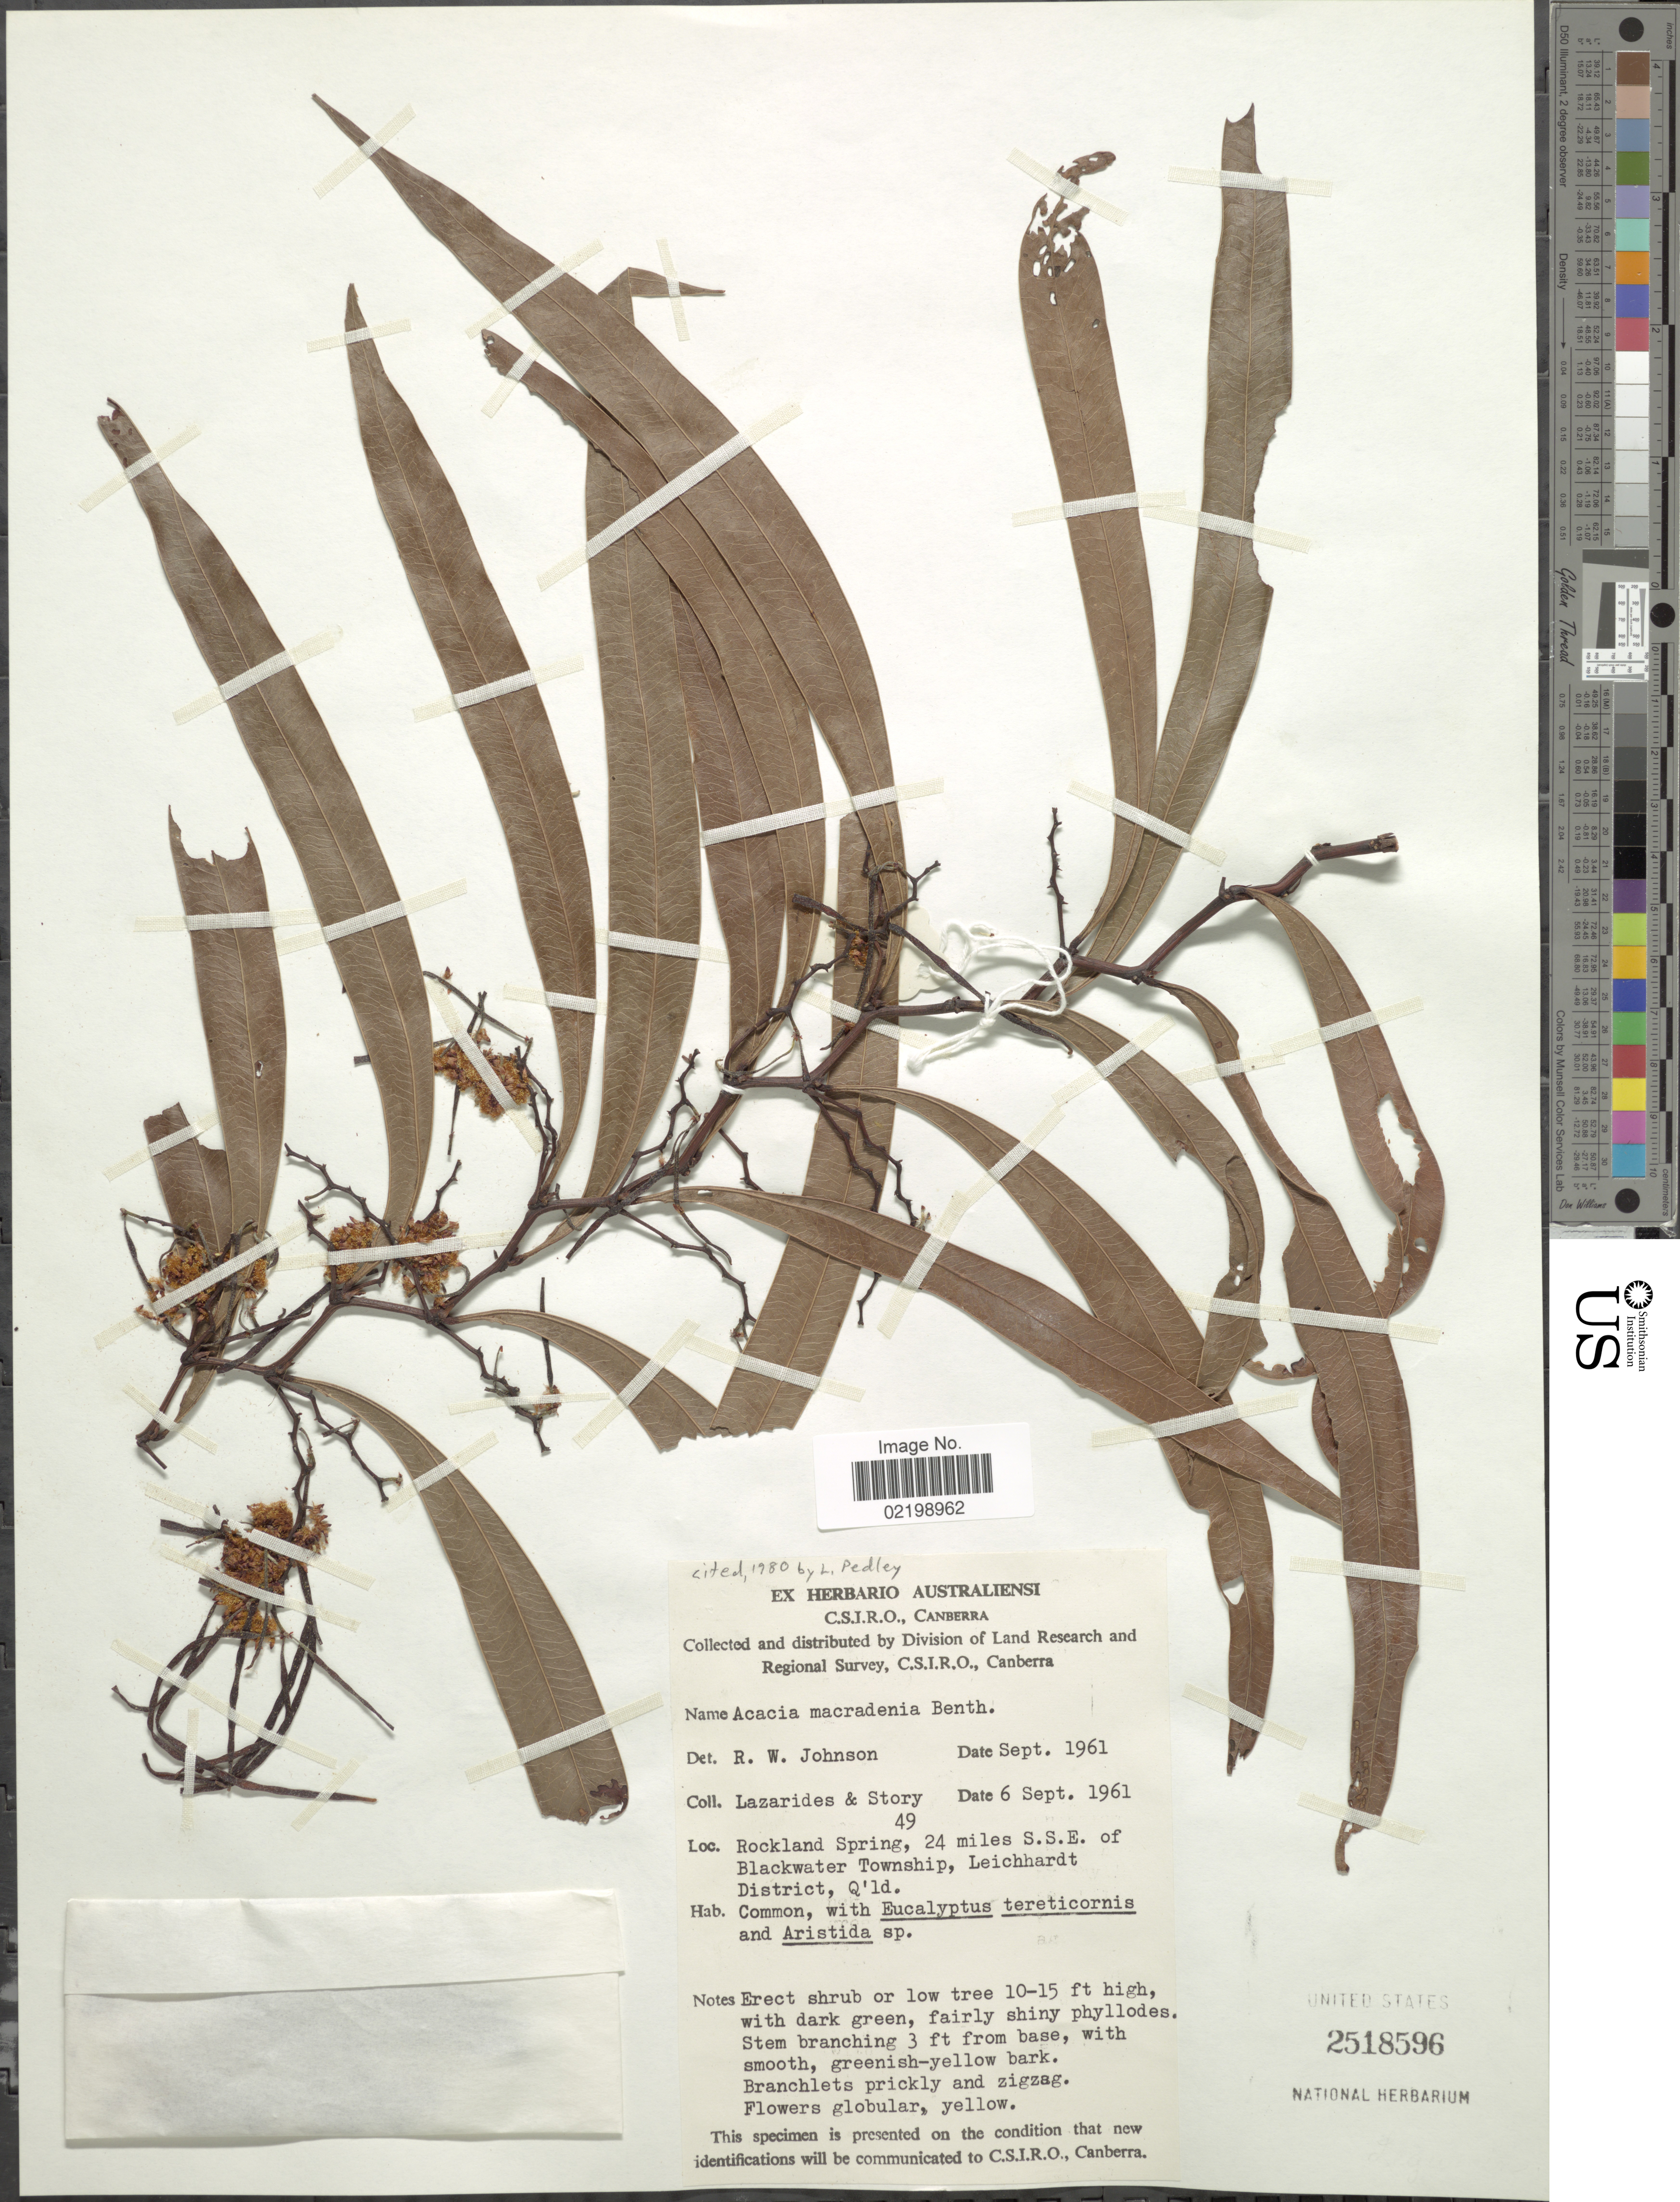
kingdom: Plantae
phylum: Tracheophyta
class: Magnoliopsida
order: Fabales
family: Fabaceae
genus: Acacia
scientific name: Acacia macradenia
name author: Benth.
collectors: M. Lazarides & -. Story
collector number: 49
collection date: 1961-09-06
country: Australia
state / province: Queensland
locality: Rockland Spring, 24 miles S.S.E. of Blackwater Township, Leichhardt District, Q'ld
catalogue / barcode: US 2518596